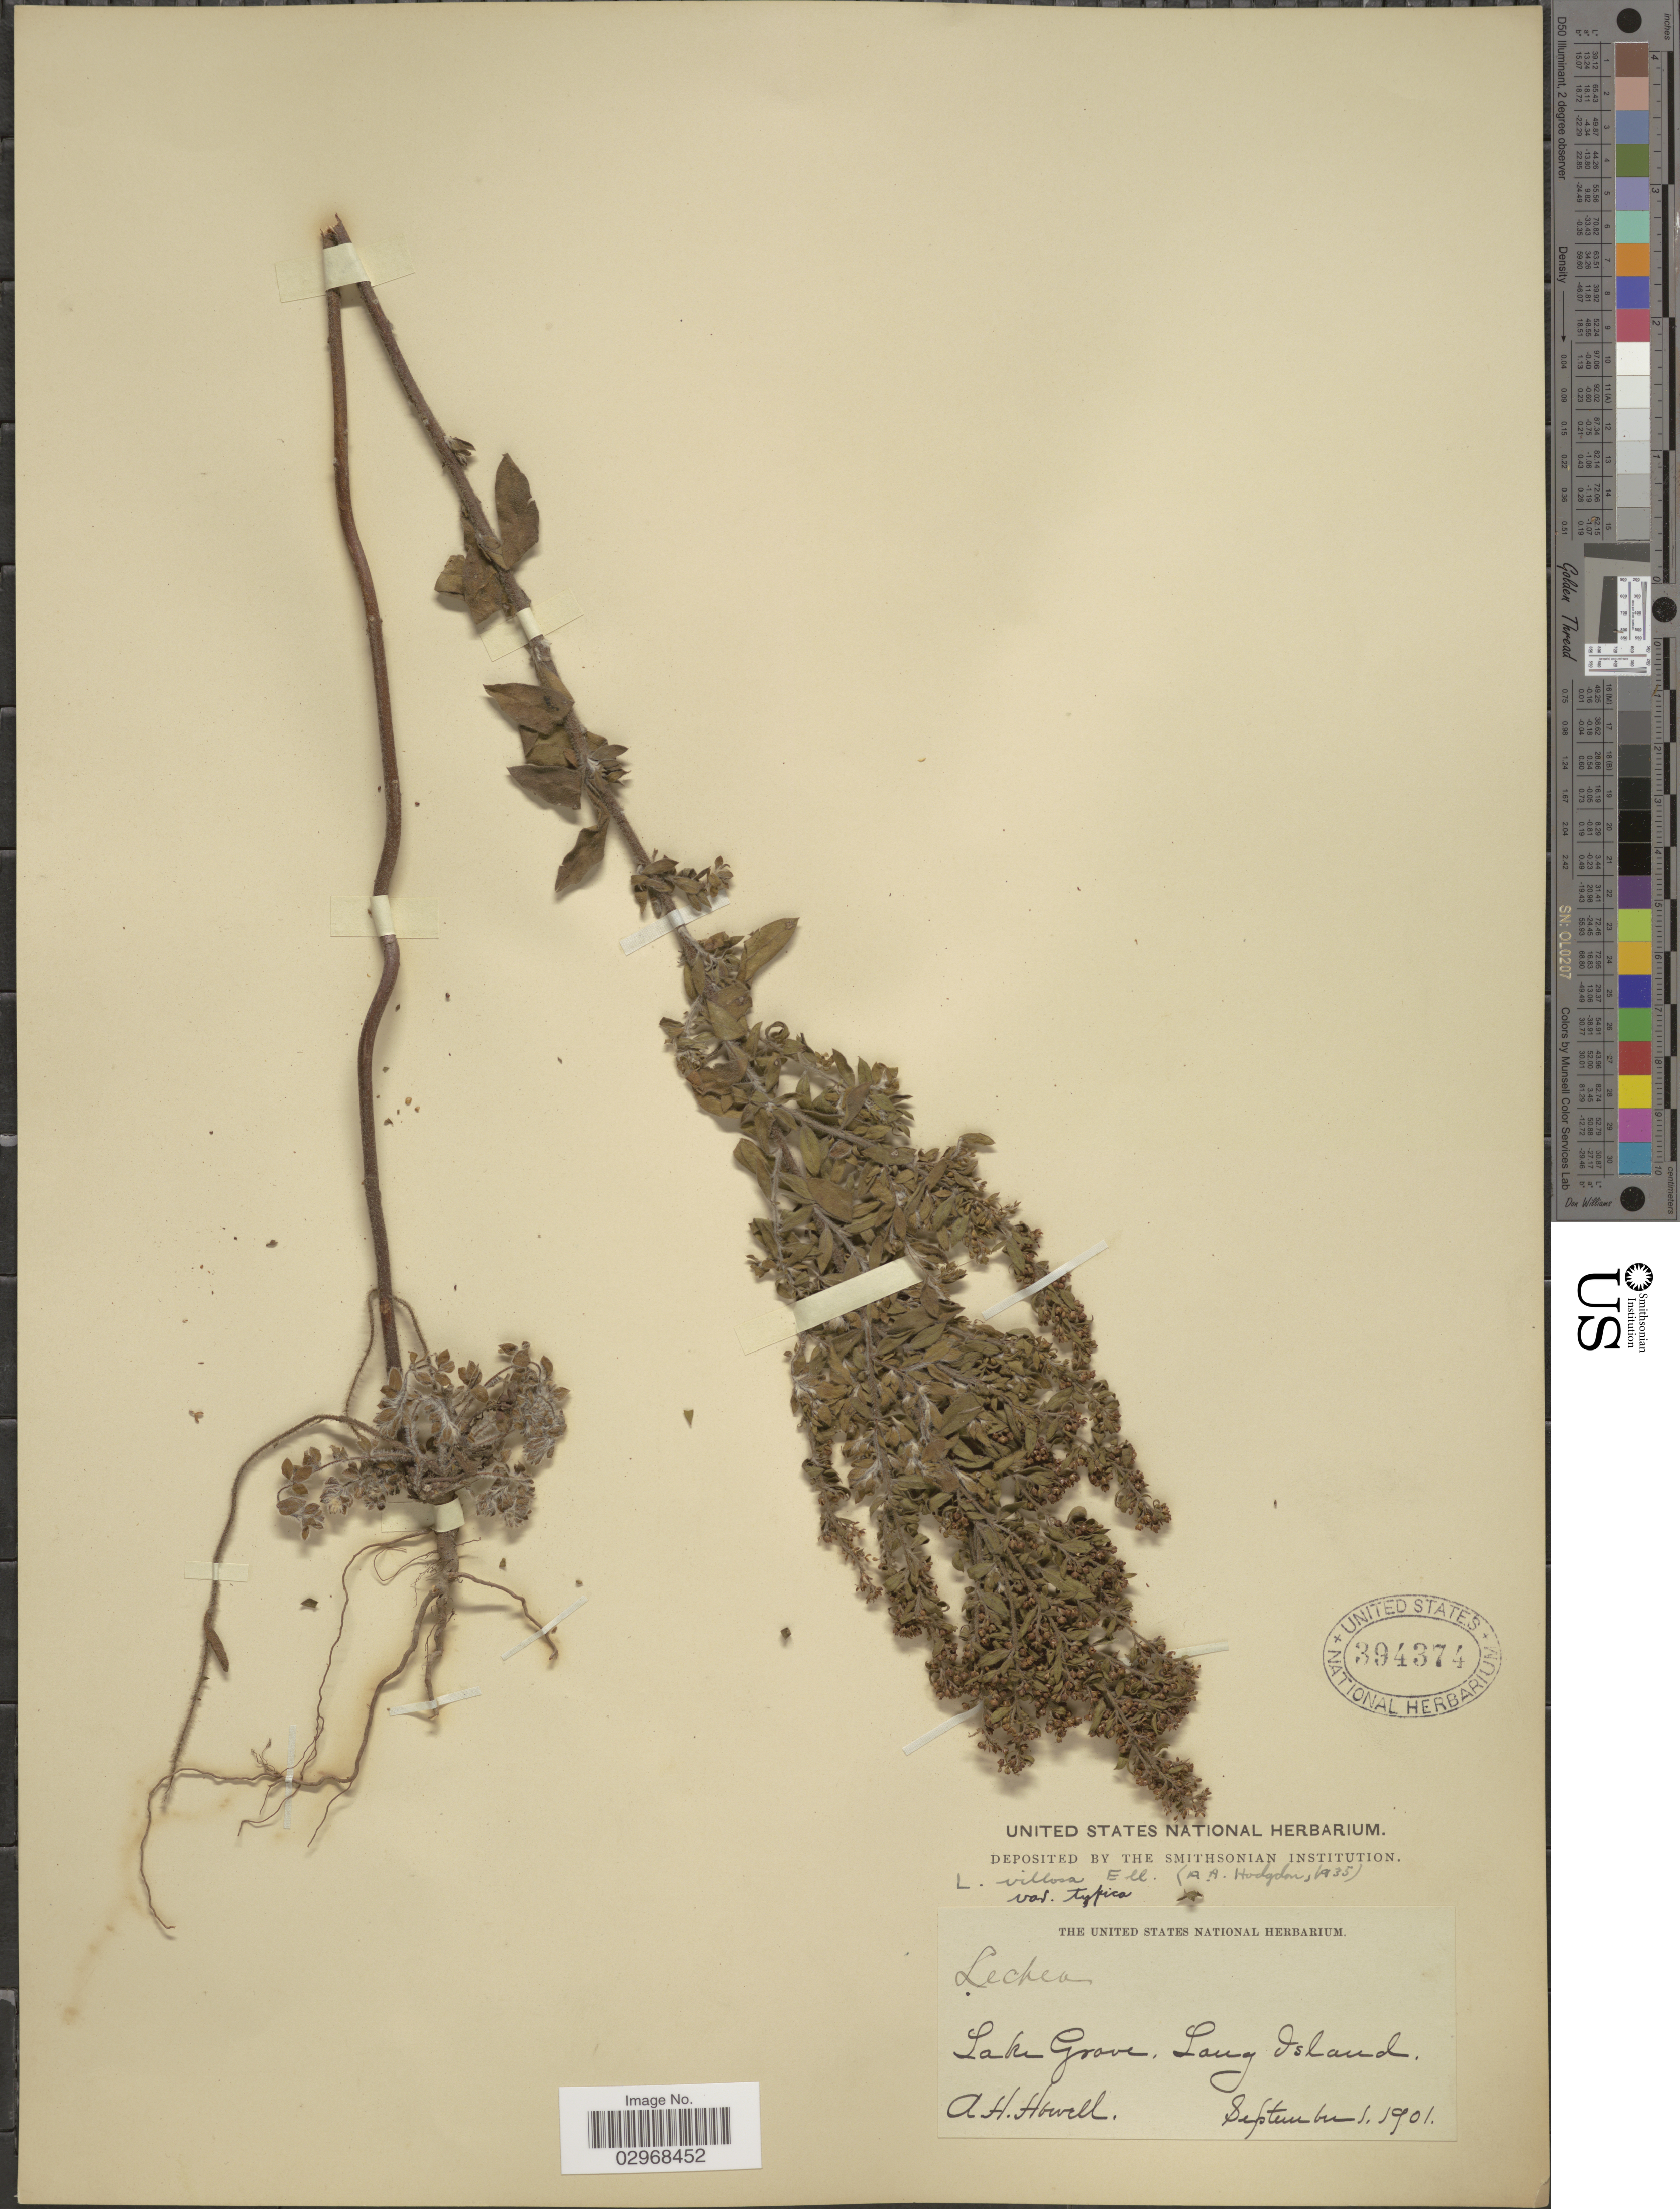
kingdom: Plantae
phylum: Tracheophyta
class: Magnoliopsida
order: Malvales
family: Cistaceae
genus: Lechea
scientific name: Lechea villosa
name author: Elliott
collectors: A. Howell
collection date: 1901-09-01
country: United States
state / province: New York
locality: Lake Grove, Long Island.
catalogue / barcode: US 394374